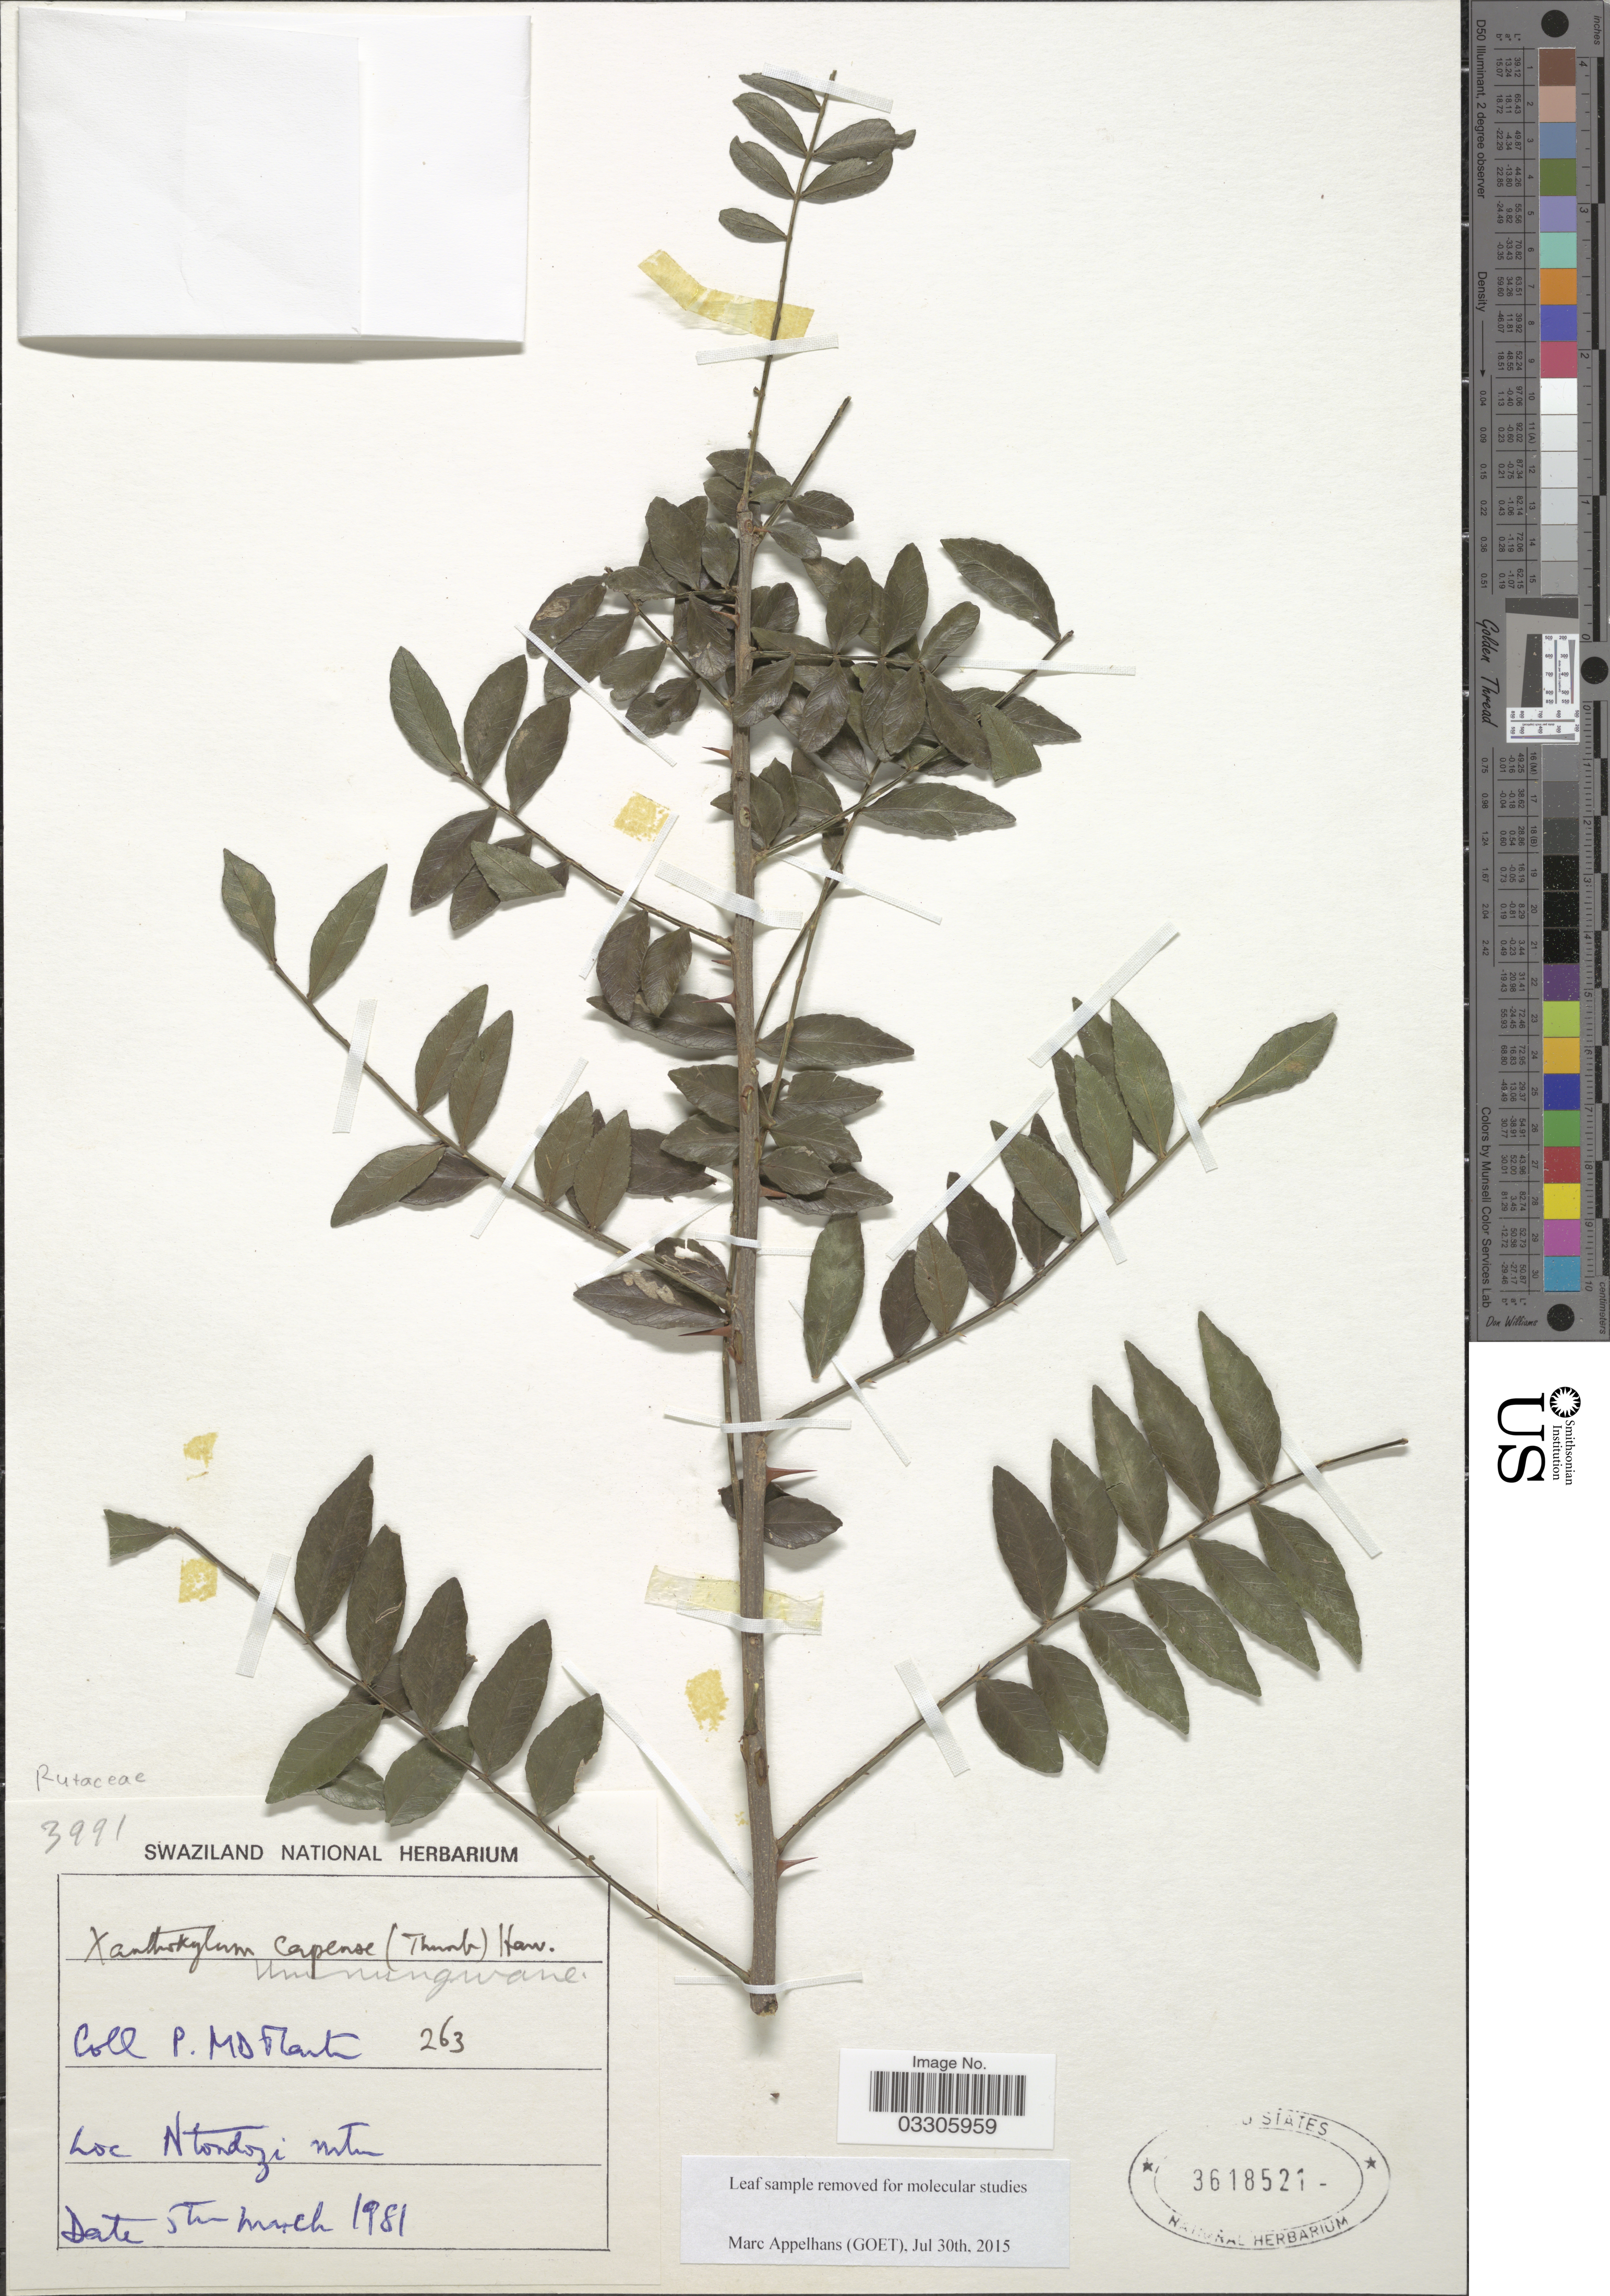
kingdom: Plantae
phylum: Tracheophyta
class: Magnoliopsida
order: Sapindales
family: Rutaceae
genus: Zanthoxylum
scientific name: Zanthoxylum capense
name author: (Thunb.) Harv.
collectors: P. M. D. Martin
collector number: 263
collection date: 1981-03-05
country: Eswatini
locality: Ntondozi mtn.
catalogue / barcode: US 3618521